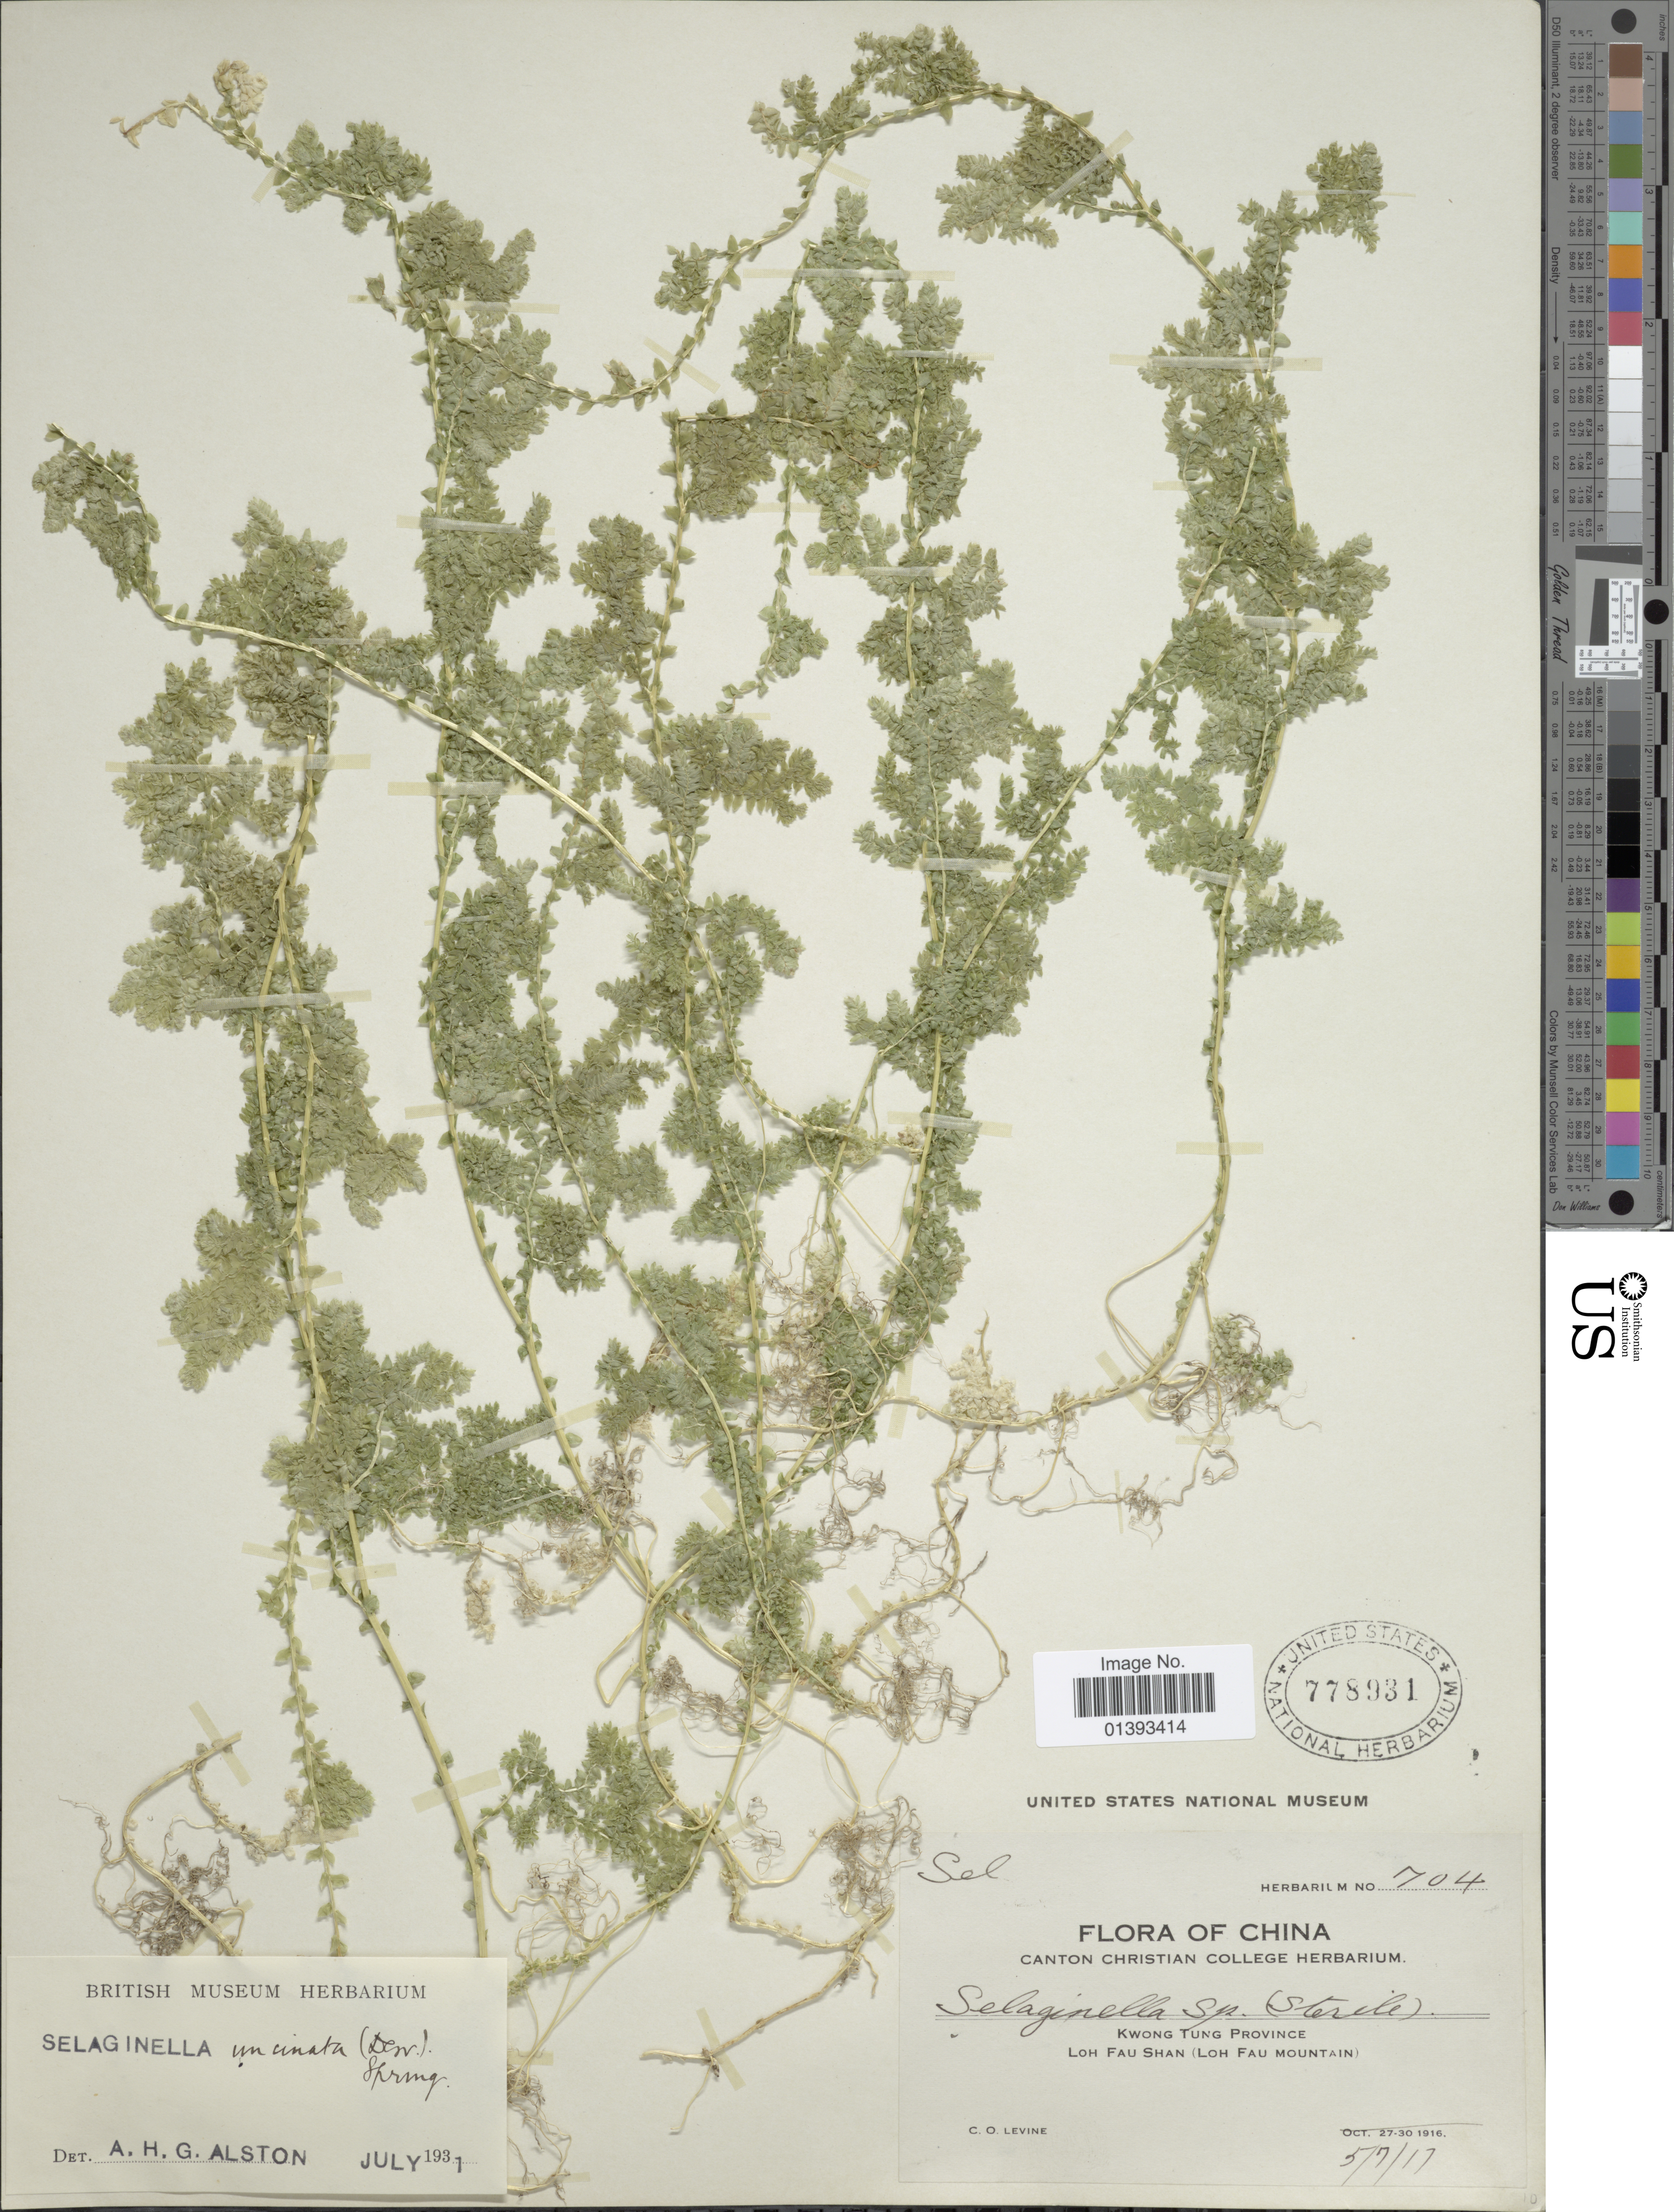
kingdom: Plantae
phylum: Tracheophyta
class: Lycopodiopsida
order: Selaginellales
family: Selaginellaceae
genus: Selaginella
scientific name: Selaginella uncinata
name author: (Desr. ex Poir.) Spring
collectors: C. O. Levine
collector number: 704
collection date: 1917-07-05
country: China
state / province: Guangdong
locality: Kwong Tung Province, Loh Fau Shan (Loh Fau Mountain)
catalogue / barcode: US 778931